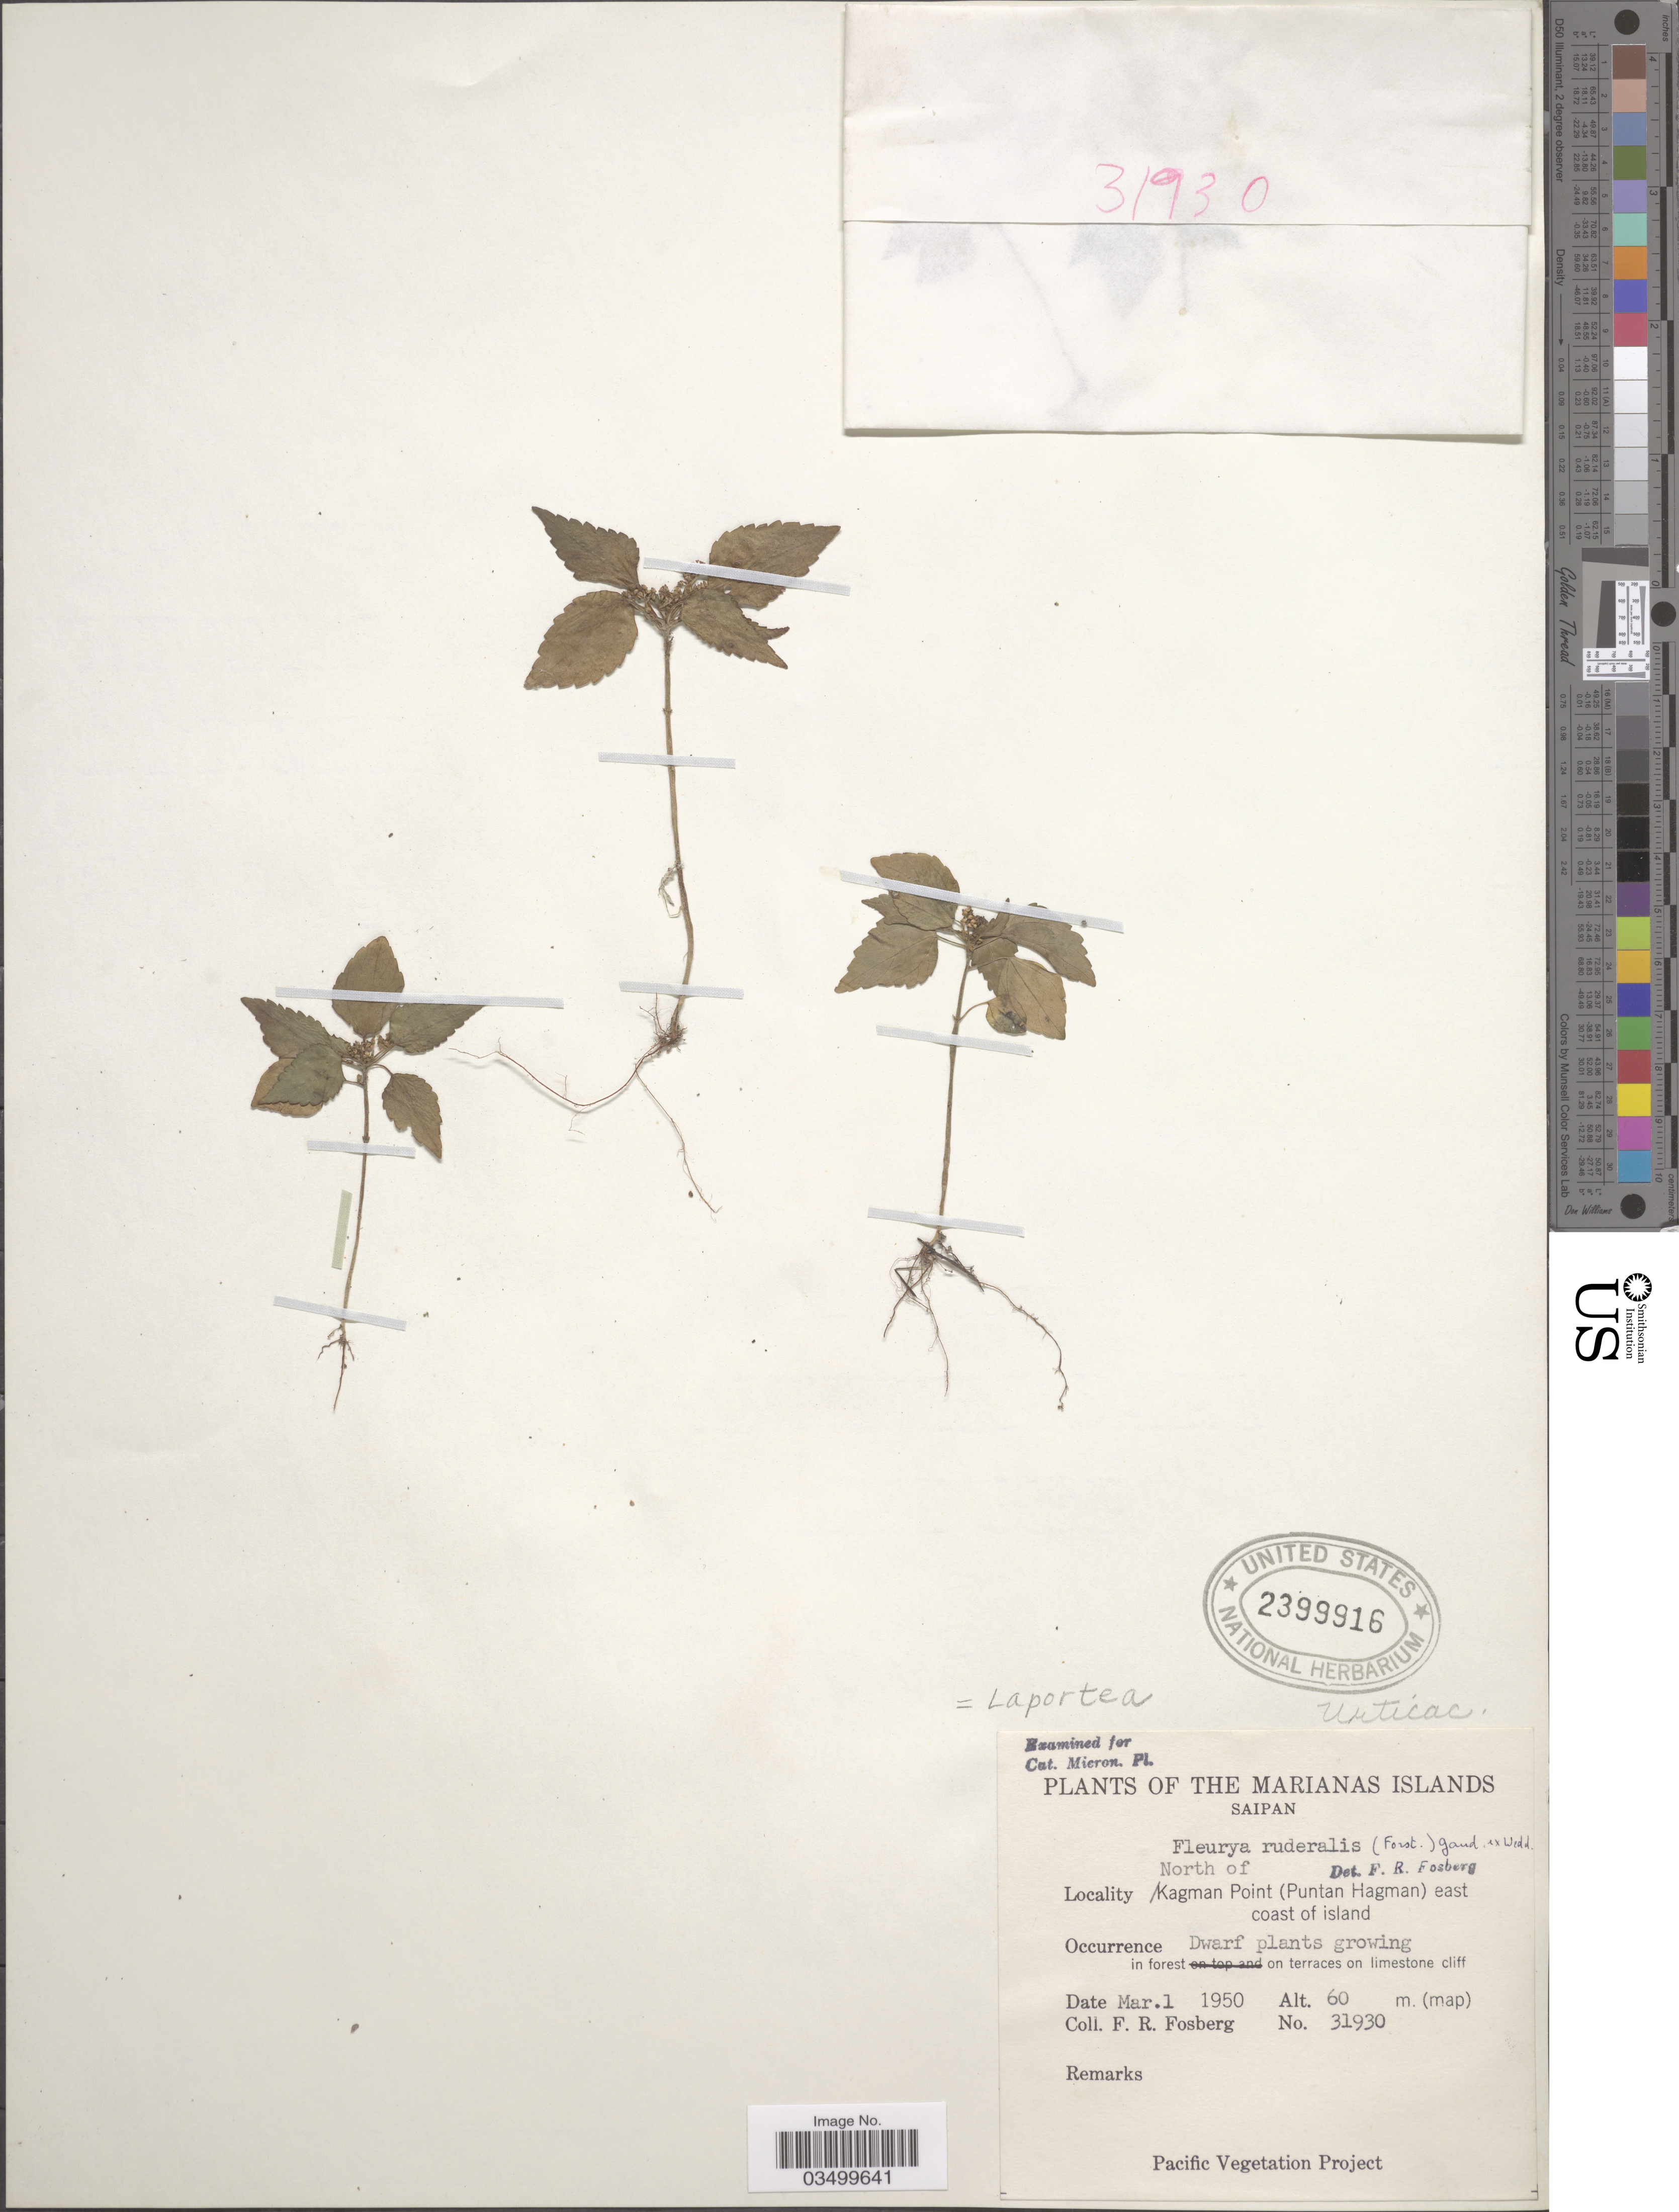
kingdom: Plantae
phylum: Tracheophyta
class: Magnoliopsida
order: Rosales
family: Urticaceae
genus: Laportea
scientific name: Laportea ruderalis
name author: (G. Forst.) Chew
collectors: F. R. Fosberg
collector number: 31930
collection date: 1950-03-01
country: Northern Mariana Islands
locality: Marianas Islands. Saipan. North of Kagman Point (Puntan Hagman) east coast of island.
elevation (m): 60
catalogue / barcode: US 2399916